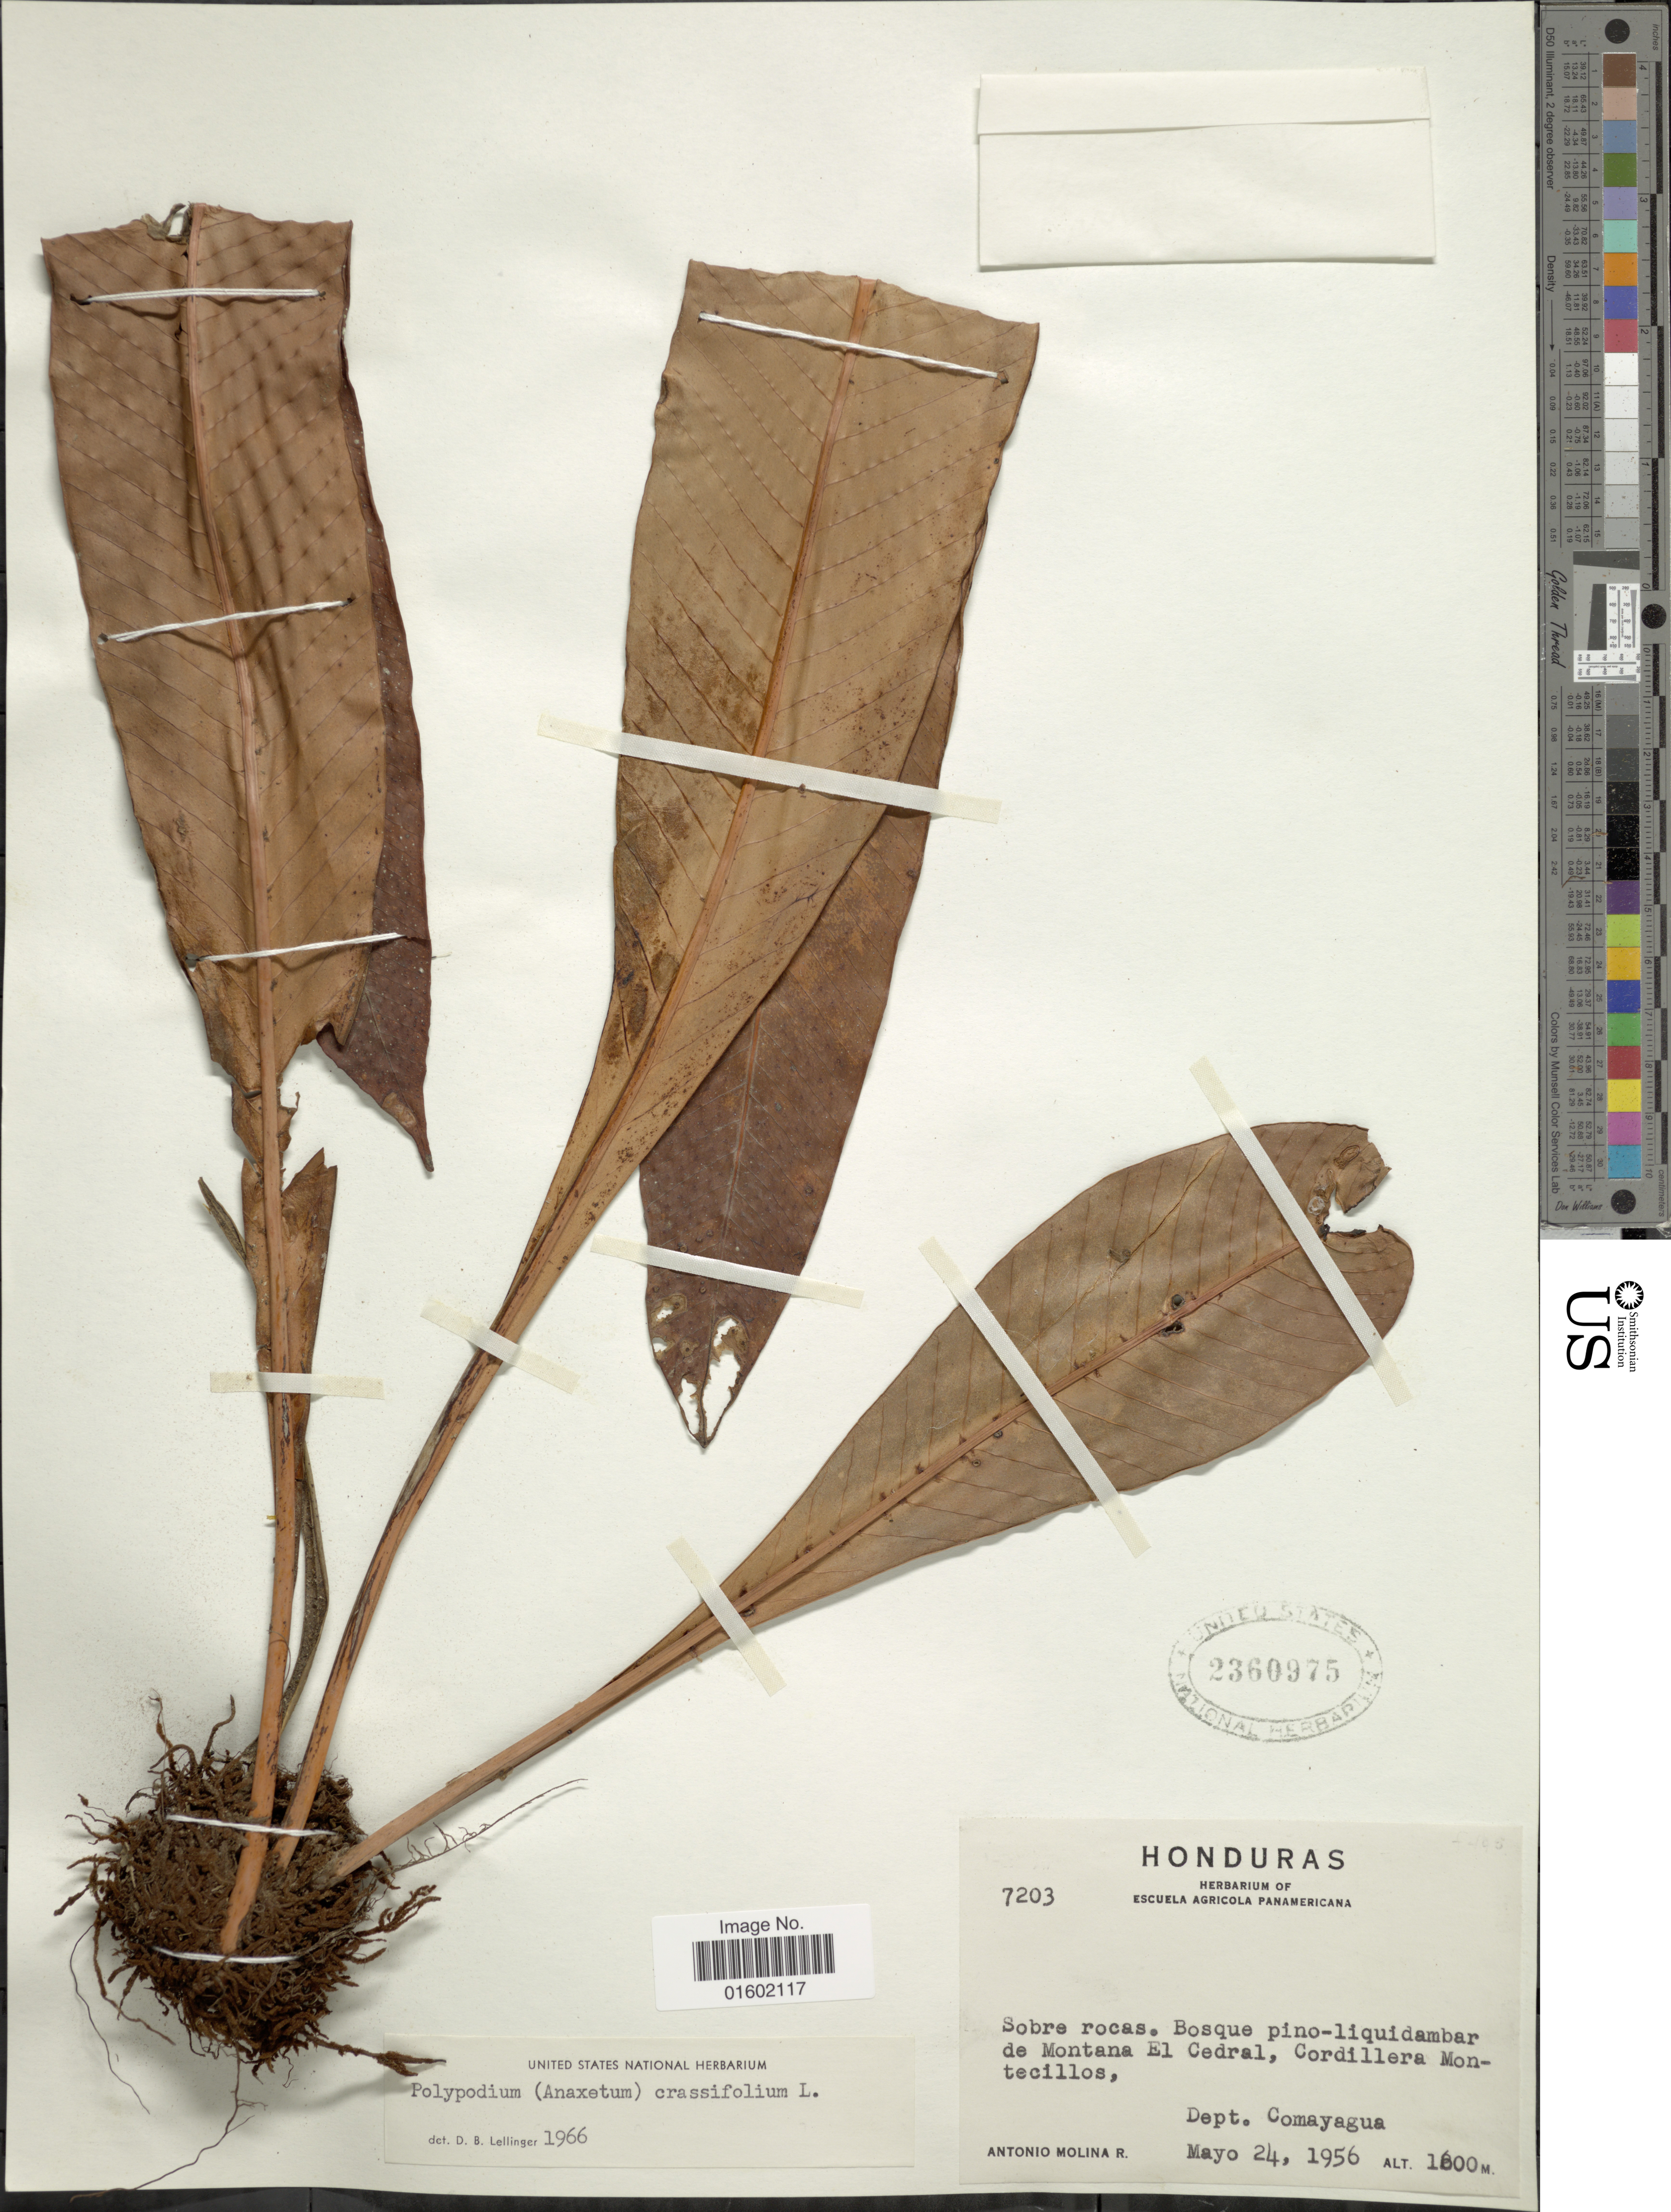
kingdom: Plantae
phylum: Tracheophyta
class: Polypodiopsida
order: Polypodiales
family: Polypodiaceae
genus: Niphidium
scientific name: Niphidium crassifolium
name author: (L.) Lellinger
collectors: A. Molina R.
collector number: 7203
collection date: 1956-05-24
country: Honduras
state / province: Comayagua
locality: Sobre roacas, Bosque pino-liquidambar de Montana El Cedral, Cordillera Montecillos, Dept. Comayagua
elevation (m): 1600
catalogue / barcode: US 2360975